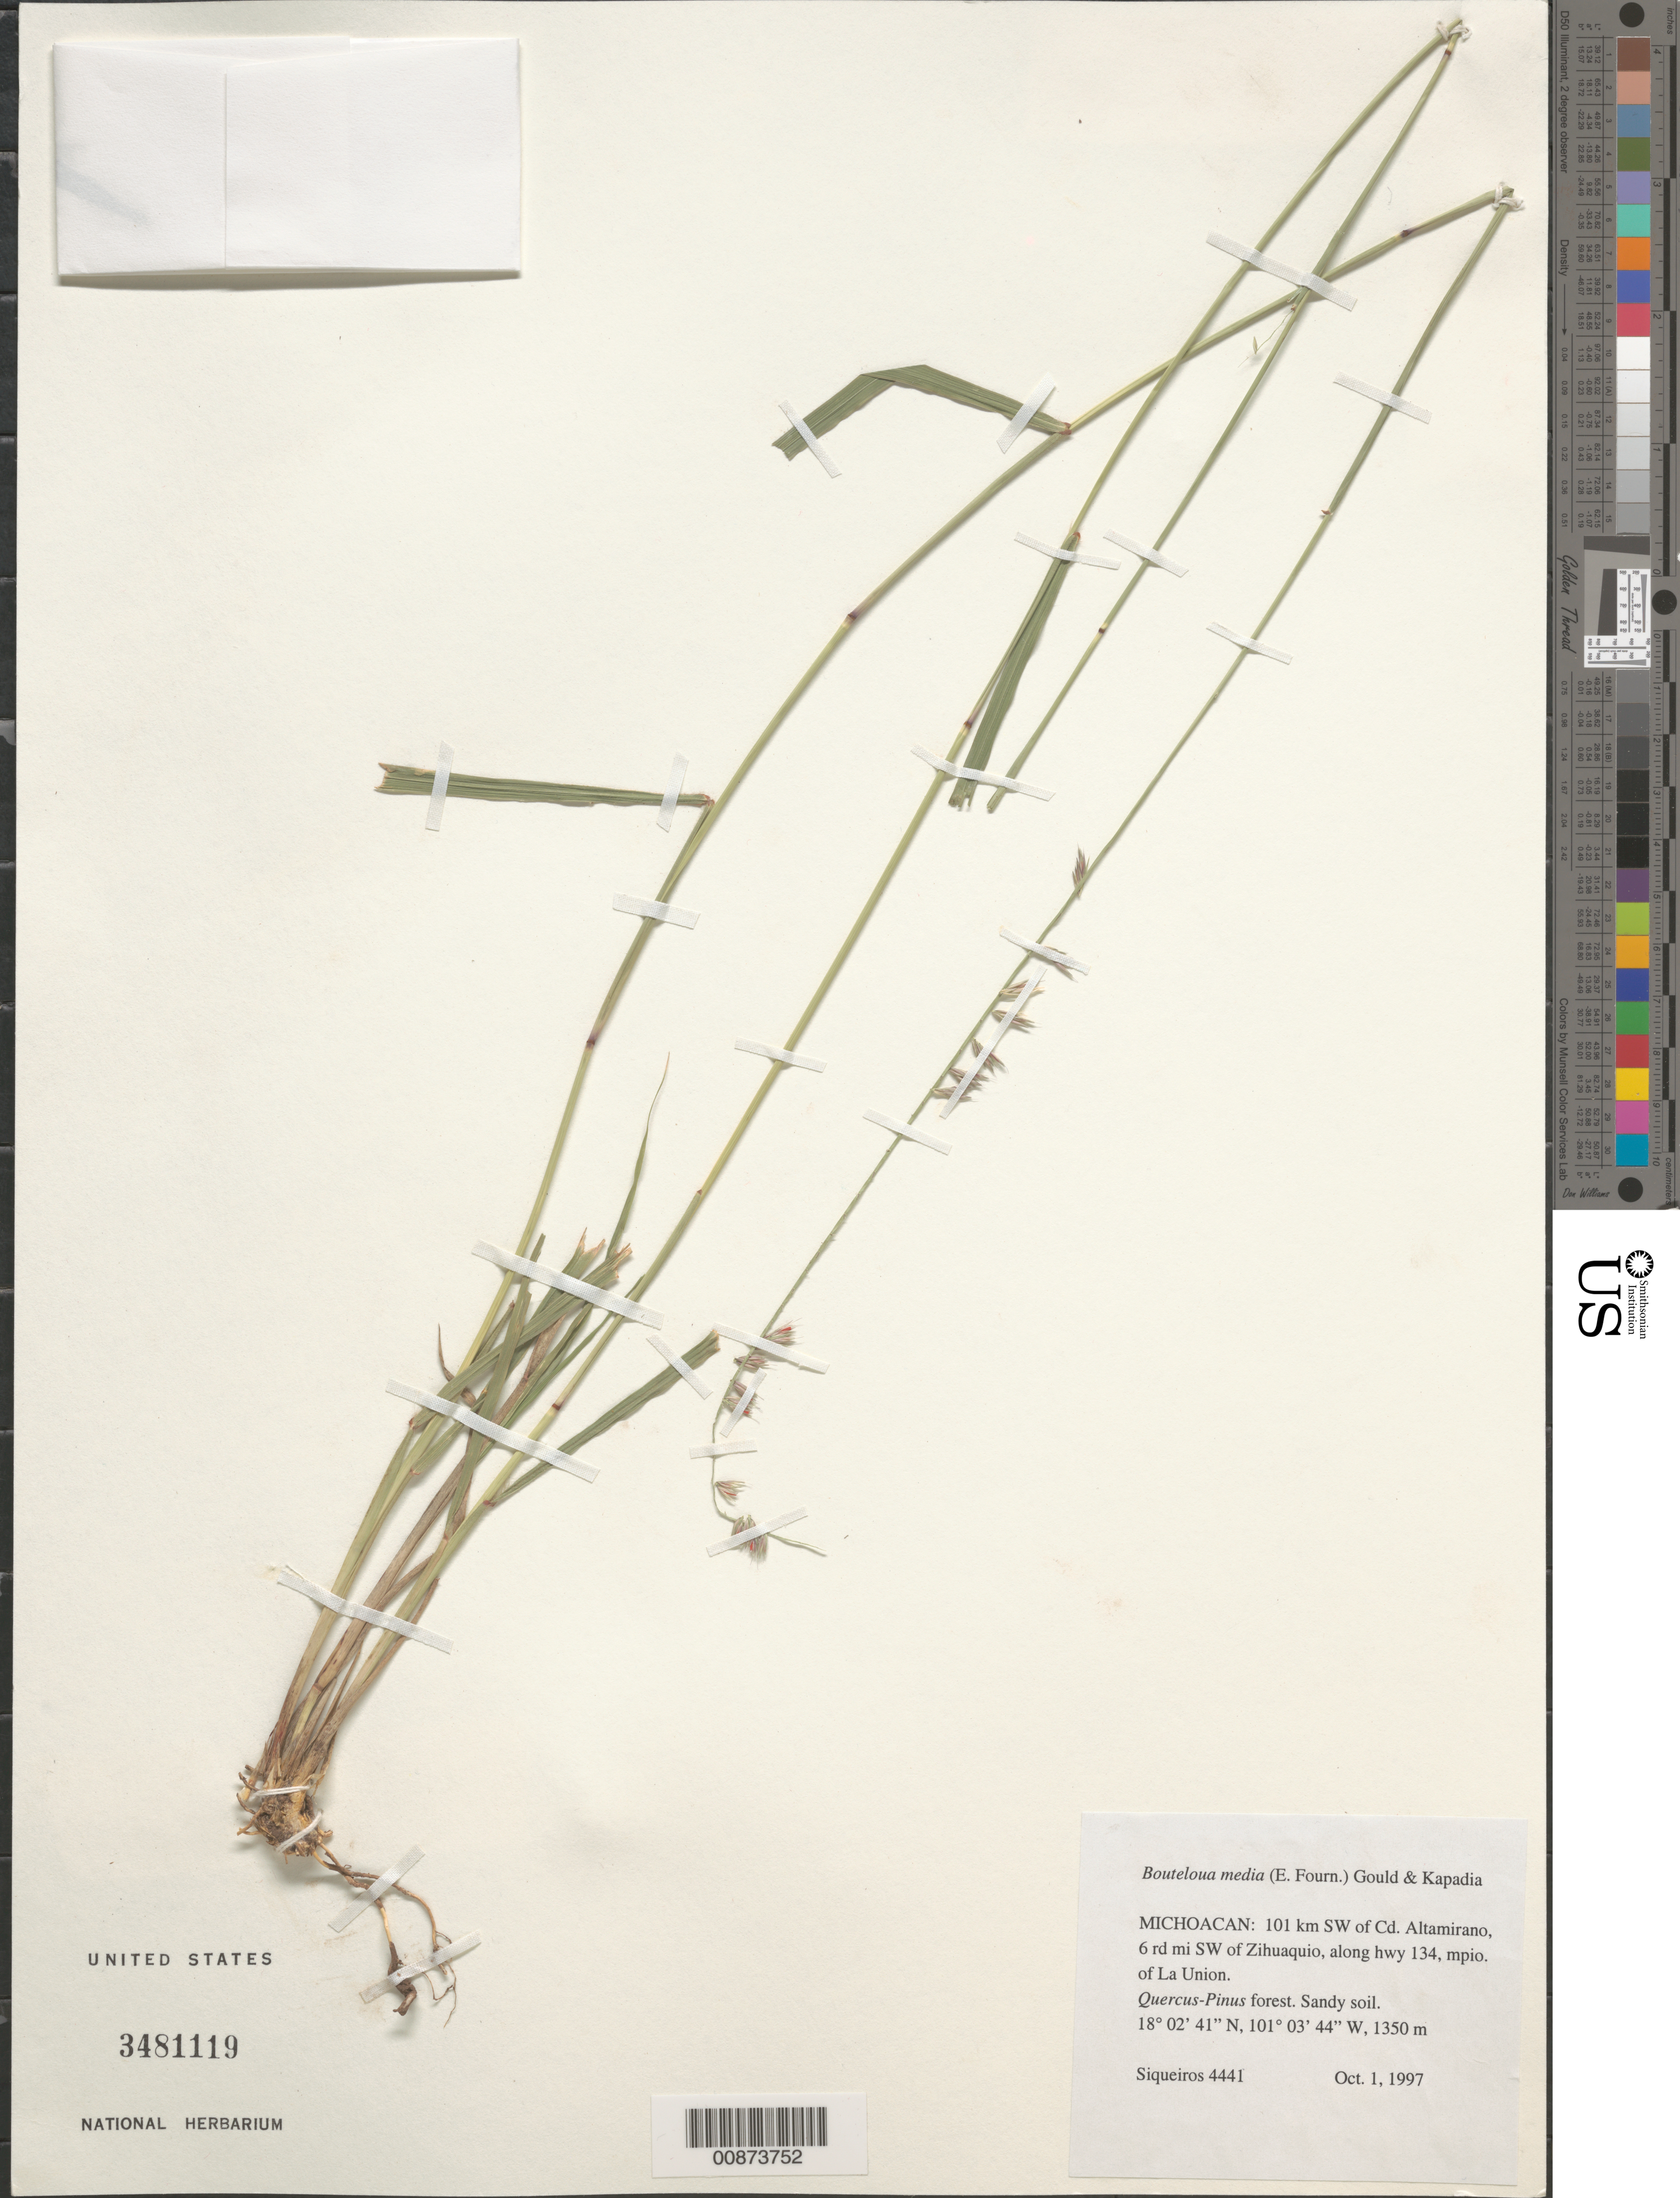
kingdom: Plantae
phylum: Tracheophyta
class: Liliopsida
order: Poales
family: Poaceae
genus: Bouteloua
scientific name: Bouteloua media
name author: (E. Fourn.) Gould & Kapadia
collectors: M. E. Siqueiros Delgado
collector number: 4441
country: Mexico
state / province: Michoacán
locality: SW of Cd. Altamirano, SW of Zihuaquio, La Union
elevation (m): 1350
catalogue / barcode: US 3481119